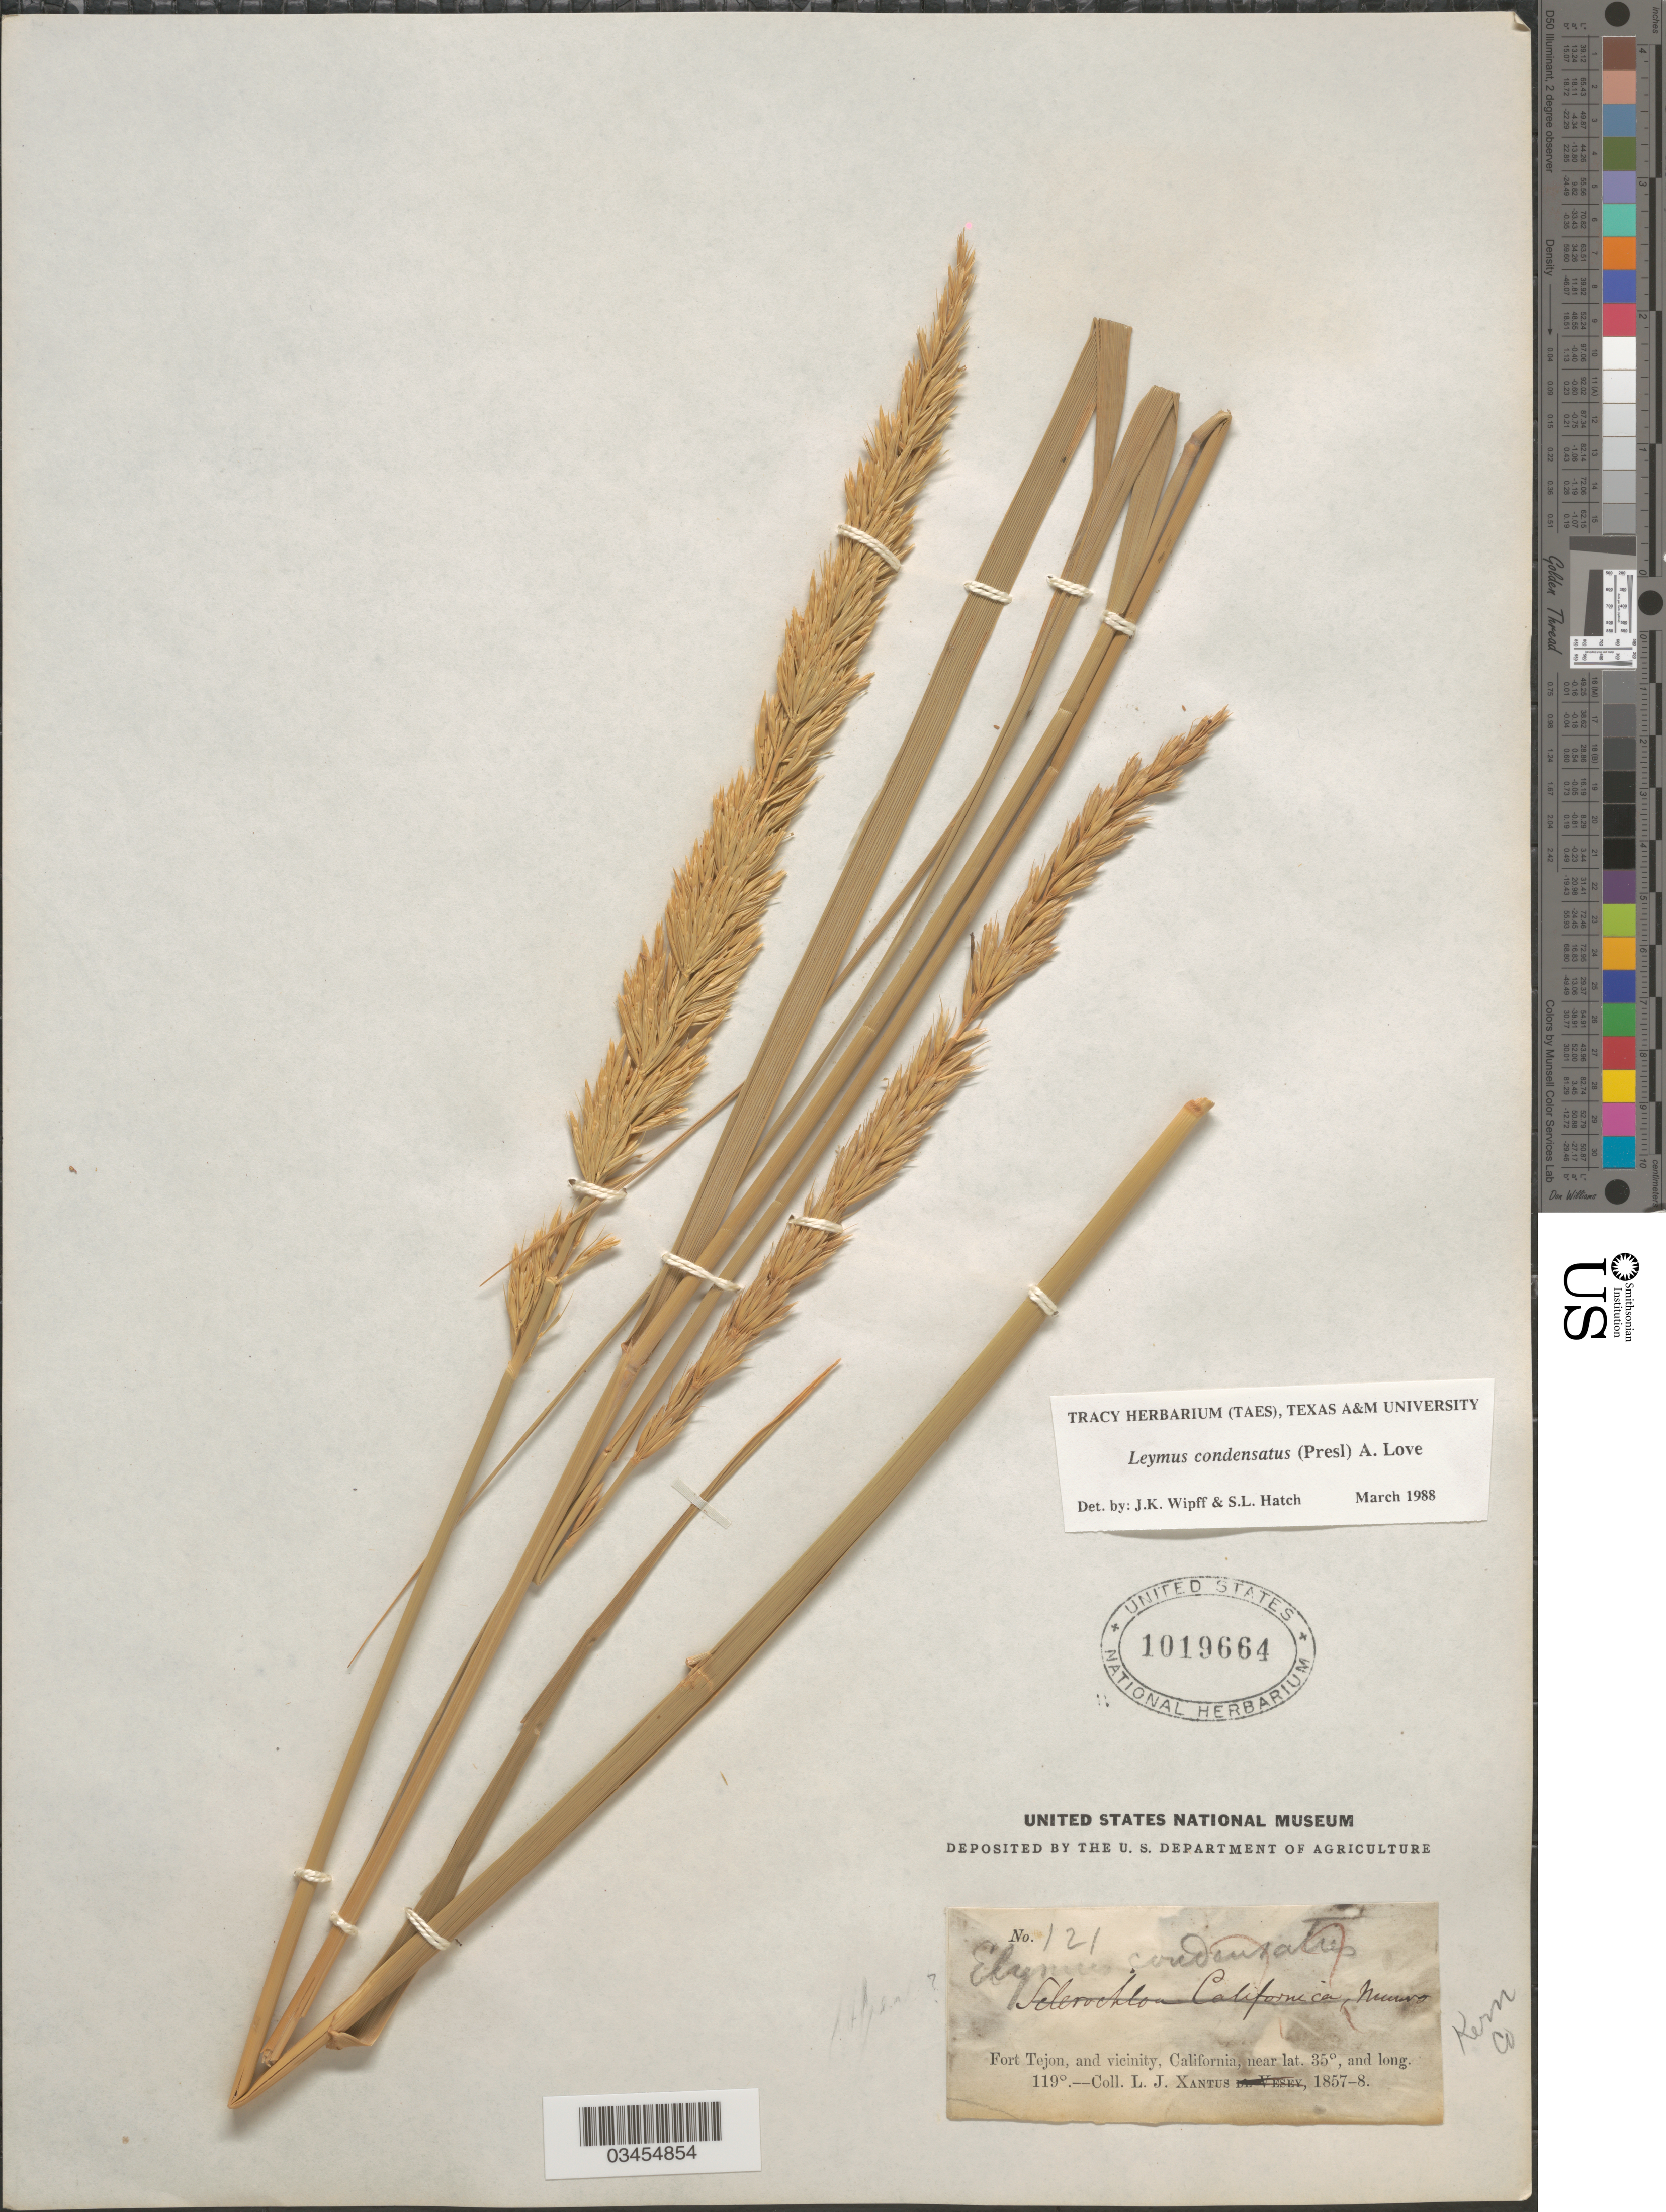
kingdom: Plantae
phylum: Tracheophyta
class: Liliopsida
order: Poales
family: Poaceae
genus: Leymus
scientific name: Leymus condensatus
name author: (J. Presl) Á. Löve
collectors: L. J. Xantus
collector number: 121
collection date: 1857/1858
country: United States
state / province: California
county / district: Kern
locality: Fort Tejon, and vicinity. Kern Co.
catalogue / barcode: US 1019664